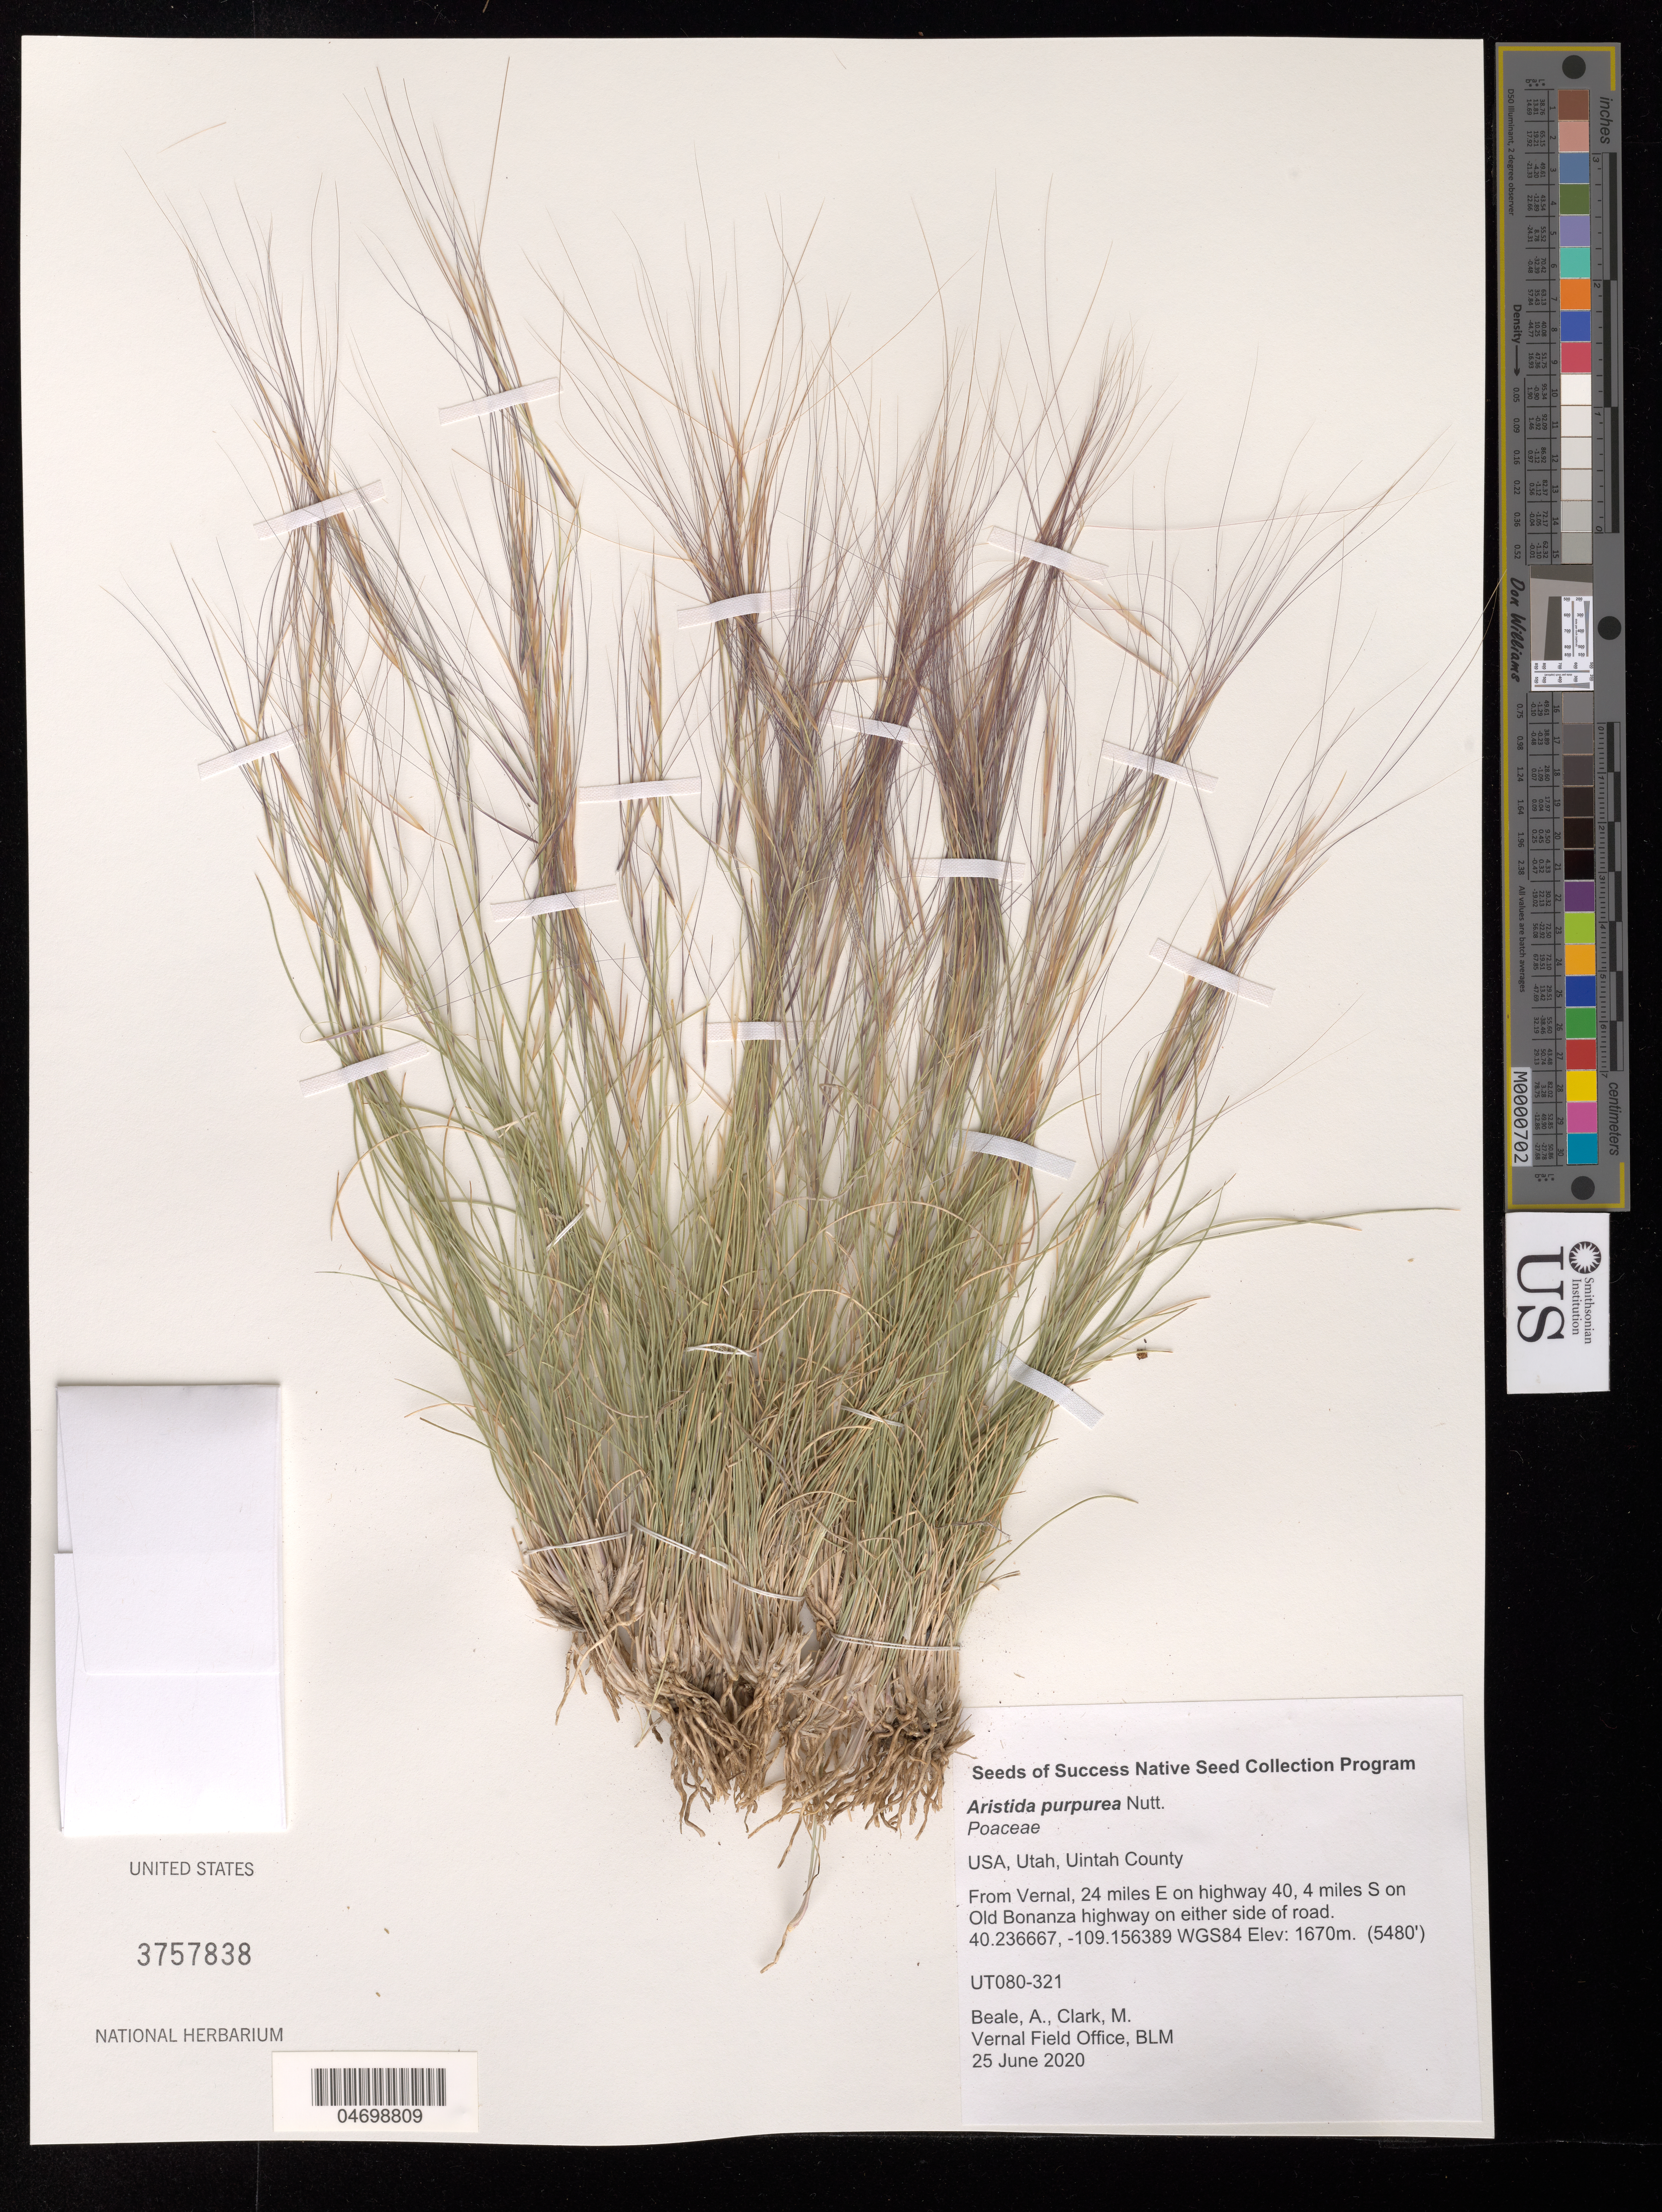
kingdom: Plantae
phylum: Tracheophyta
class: Liliopsida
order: Poales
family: Poaceae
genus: Aristida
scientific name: Aristida purpurea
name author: Nutt.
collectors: A. Beale & M. Clark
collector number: UT080-321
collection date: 2020-06-25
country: United States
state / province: Utah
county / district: Uintah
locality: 4 mi. S on Old Bonanza Hwy.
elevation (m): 1670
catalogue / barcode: US 3757838